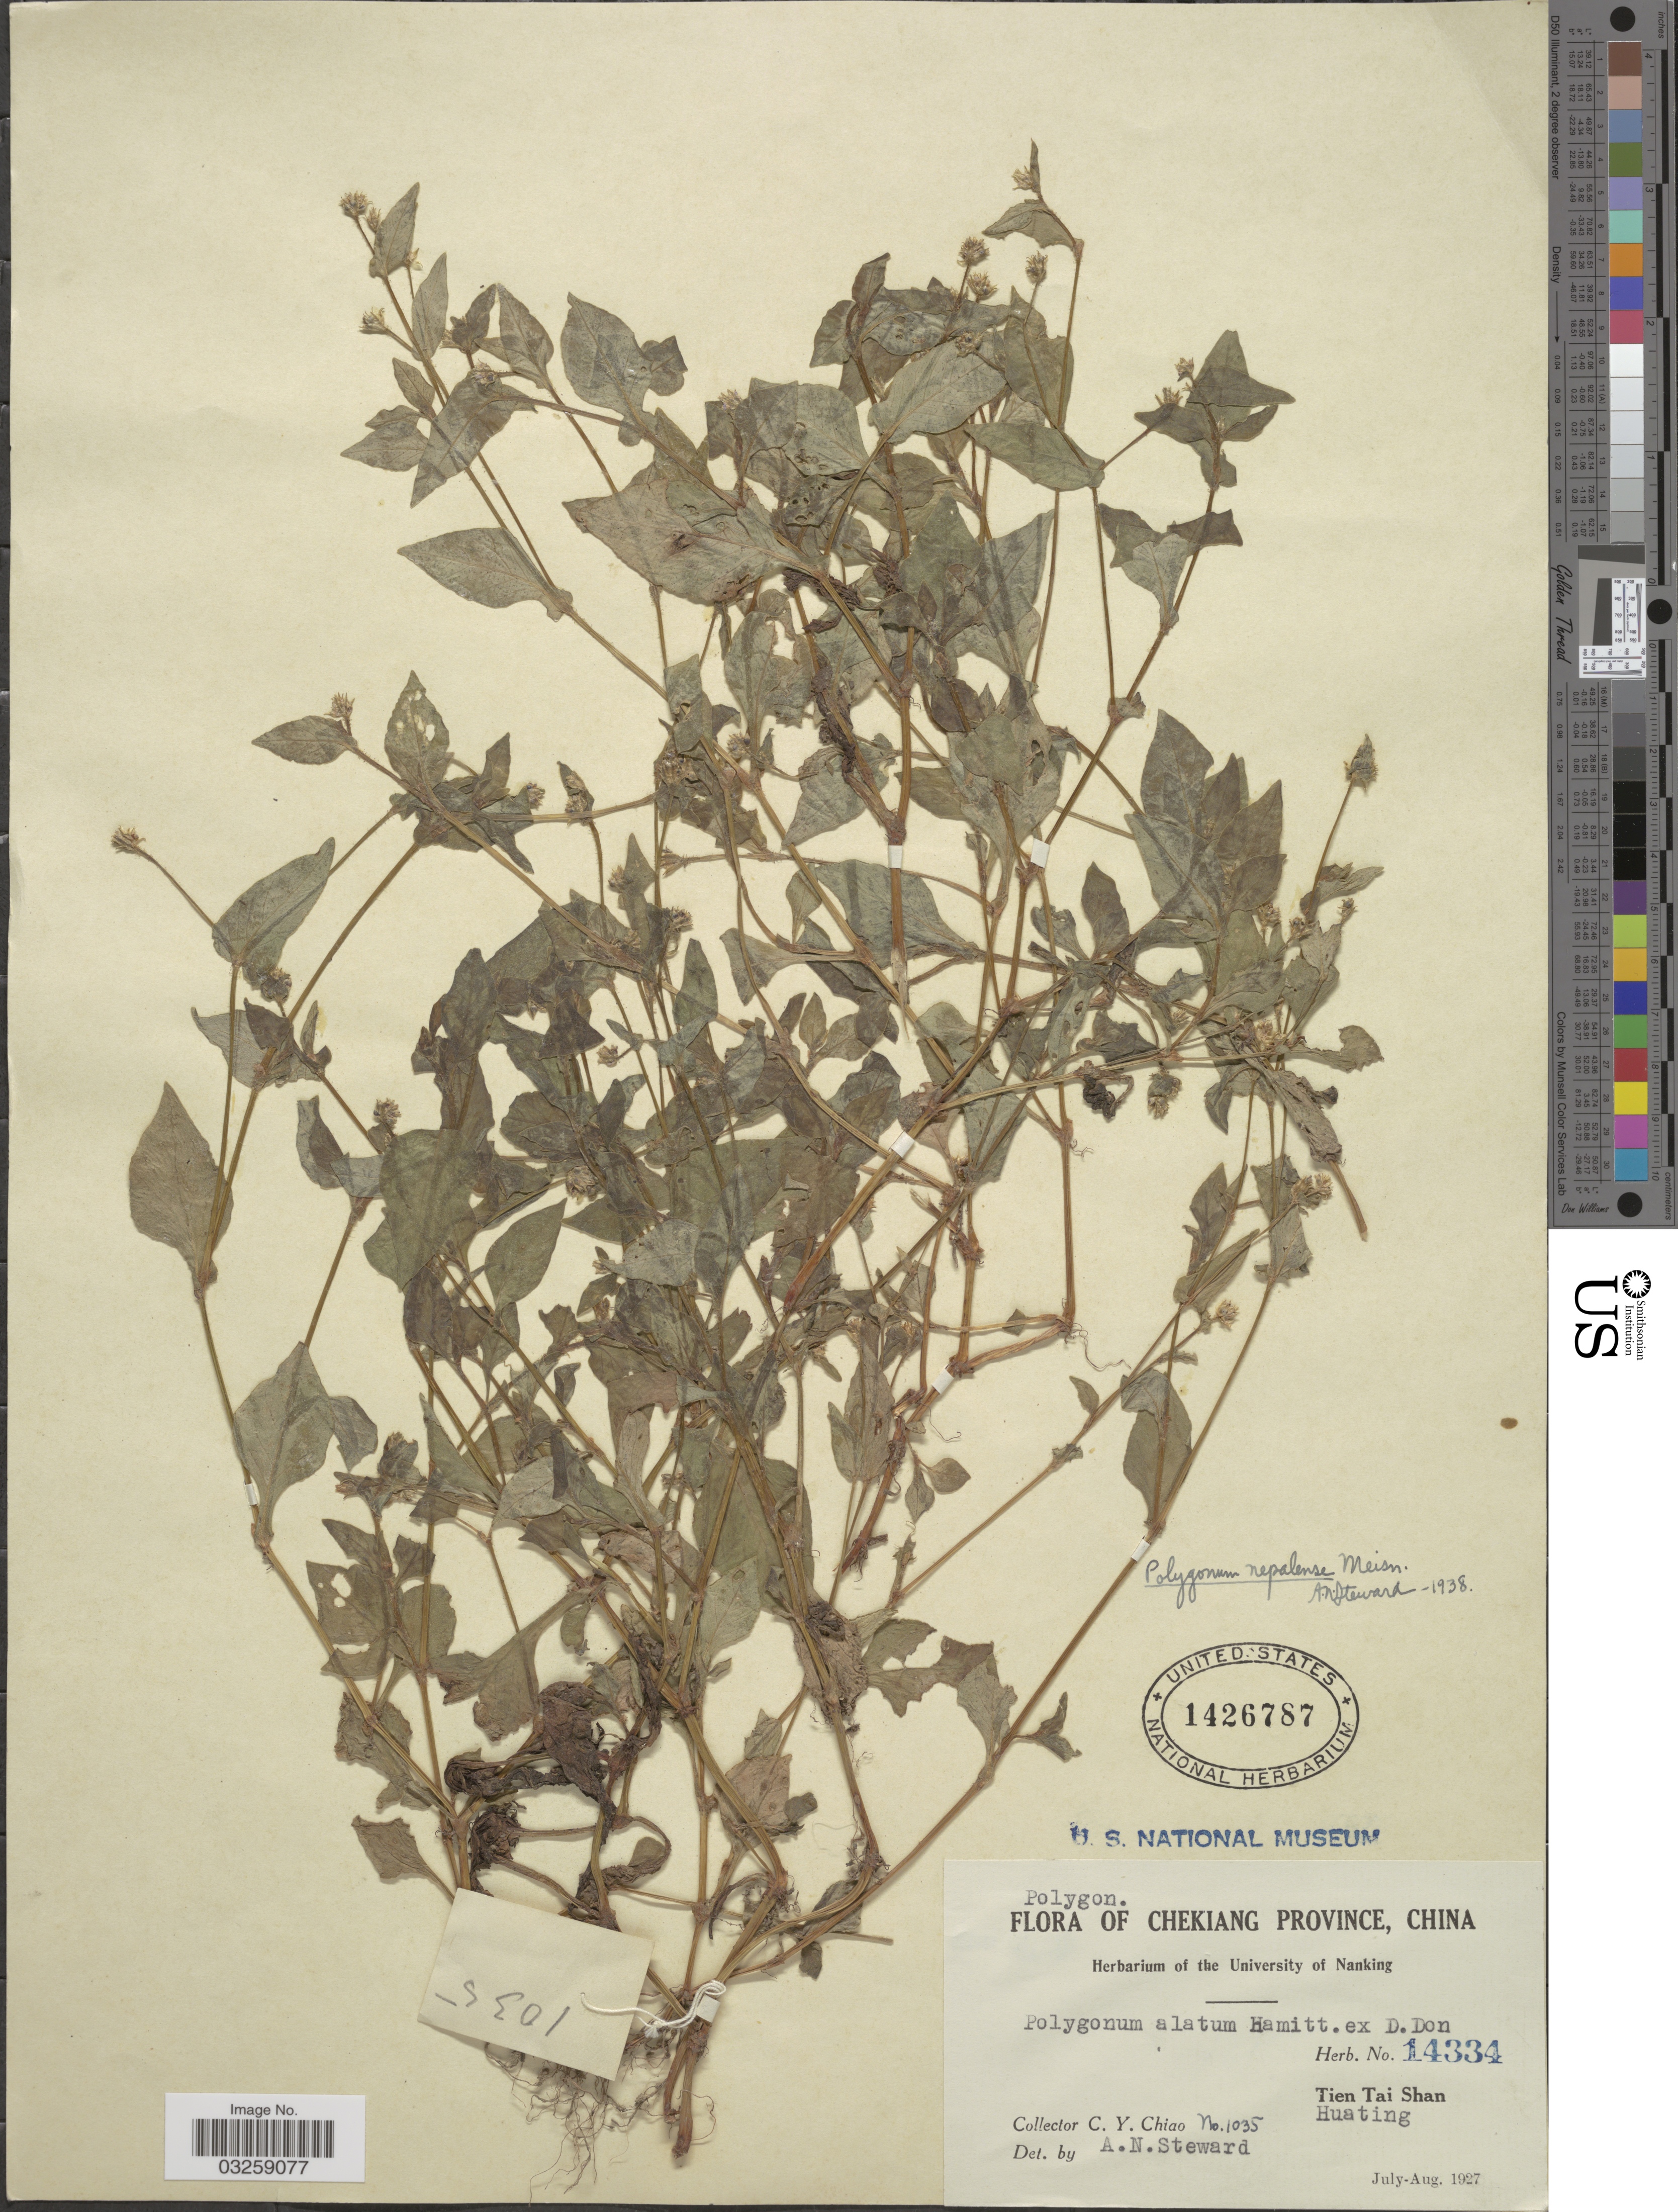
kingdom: Plantae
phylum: Tracheophyta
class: Magnoliopsida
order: Caryophyllales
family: Polygonaceae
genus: Polygonum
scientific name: Polygonum nepalense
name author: Meisn.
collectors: C. Y. Chiao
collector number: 1035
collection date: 1927-07/1927-08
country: China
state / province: Zhejiang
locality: Chekiang Province. Tien Tai Shan. Huating.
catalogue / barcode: US 1426787